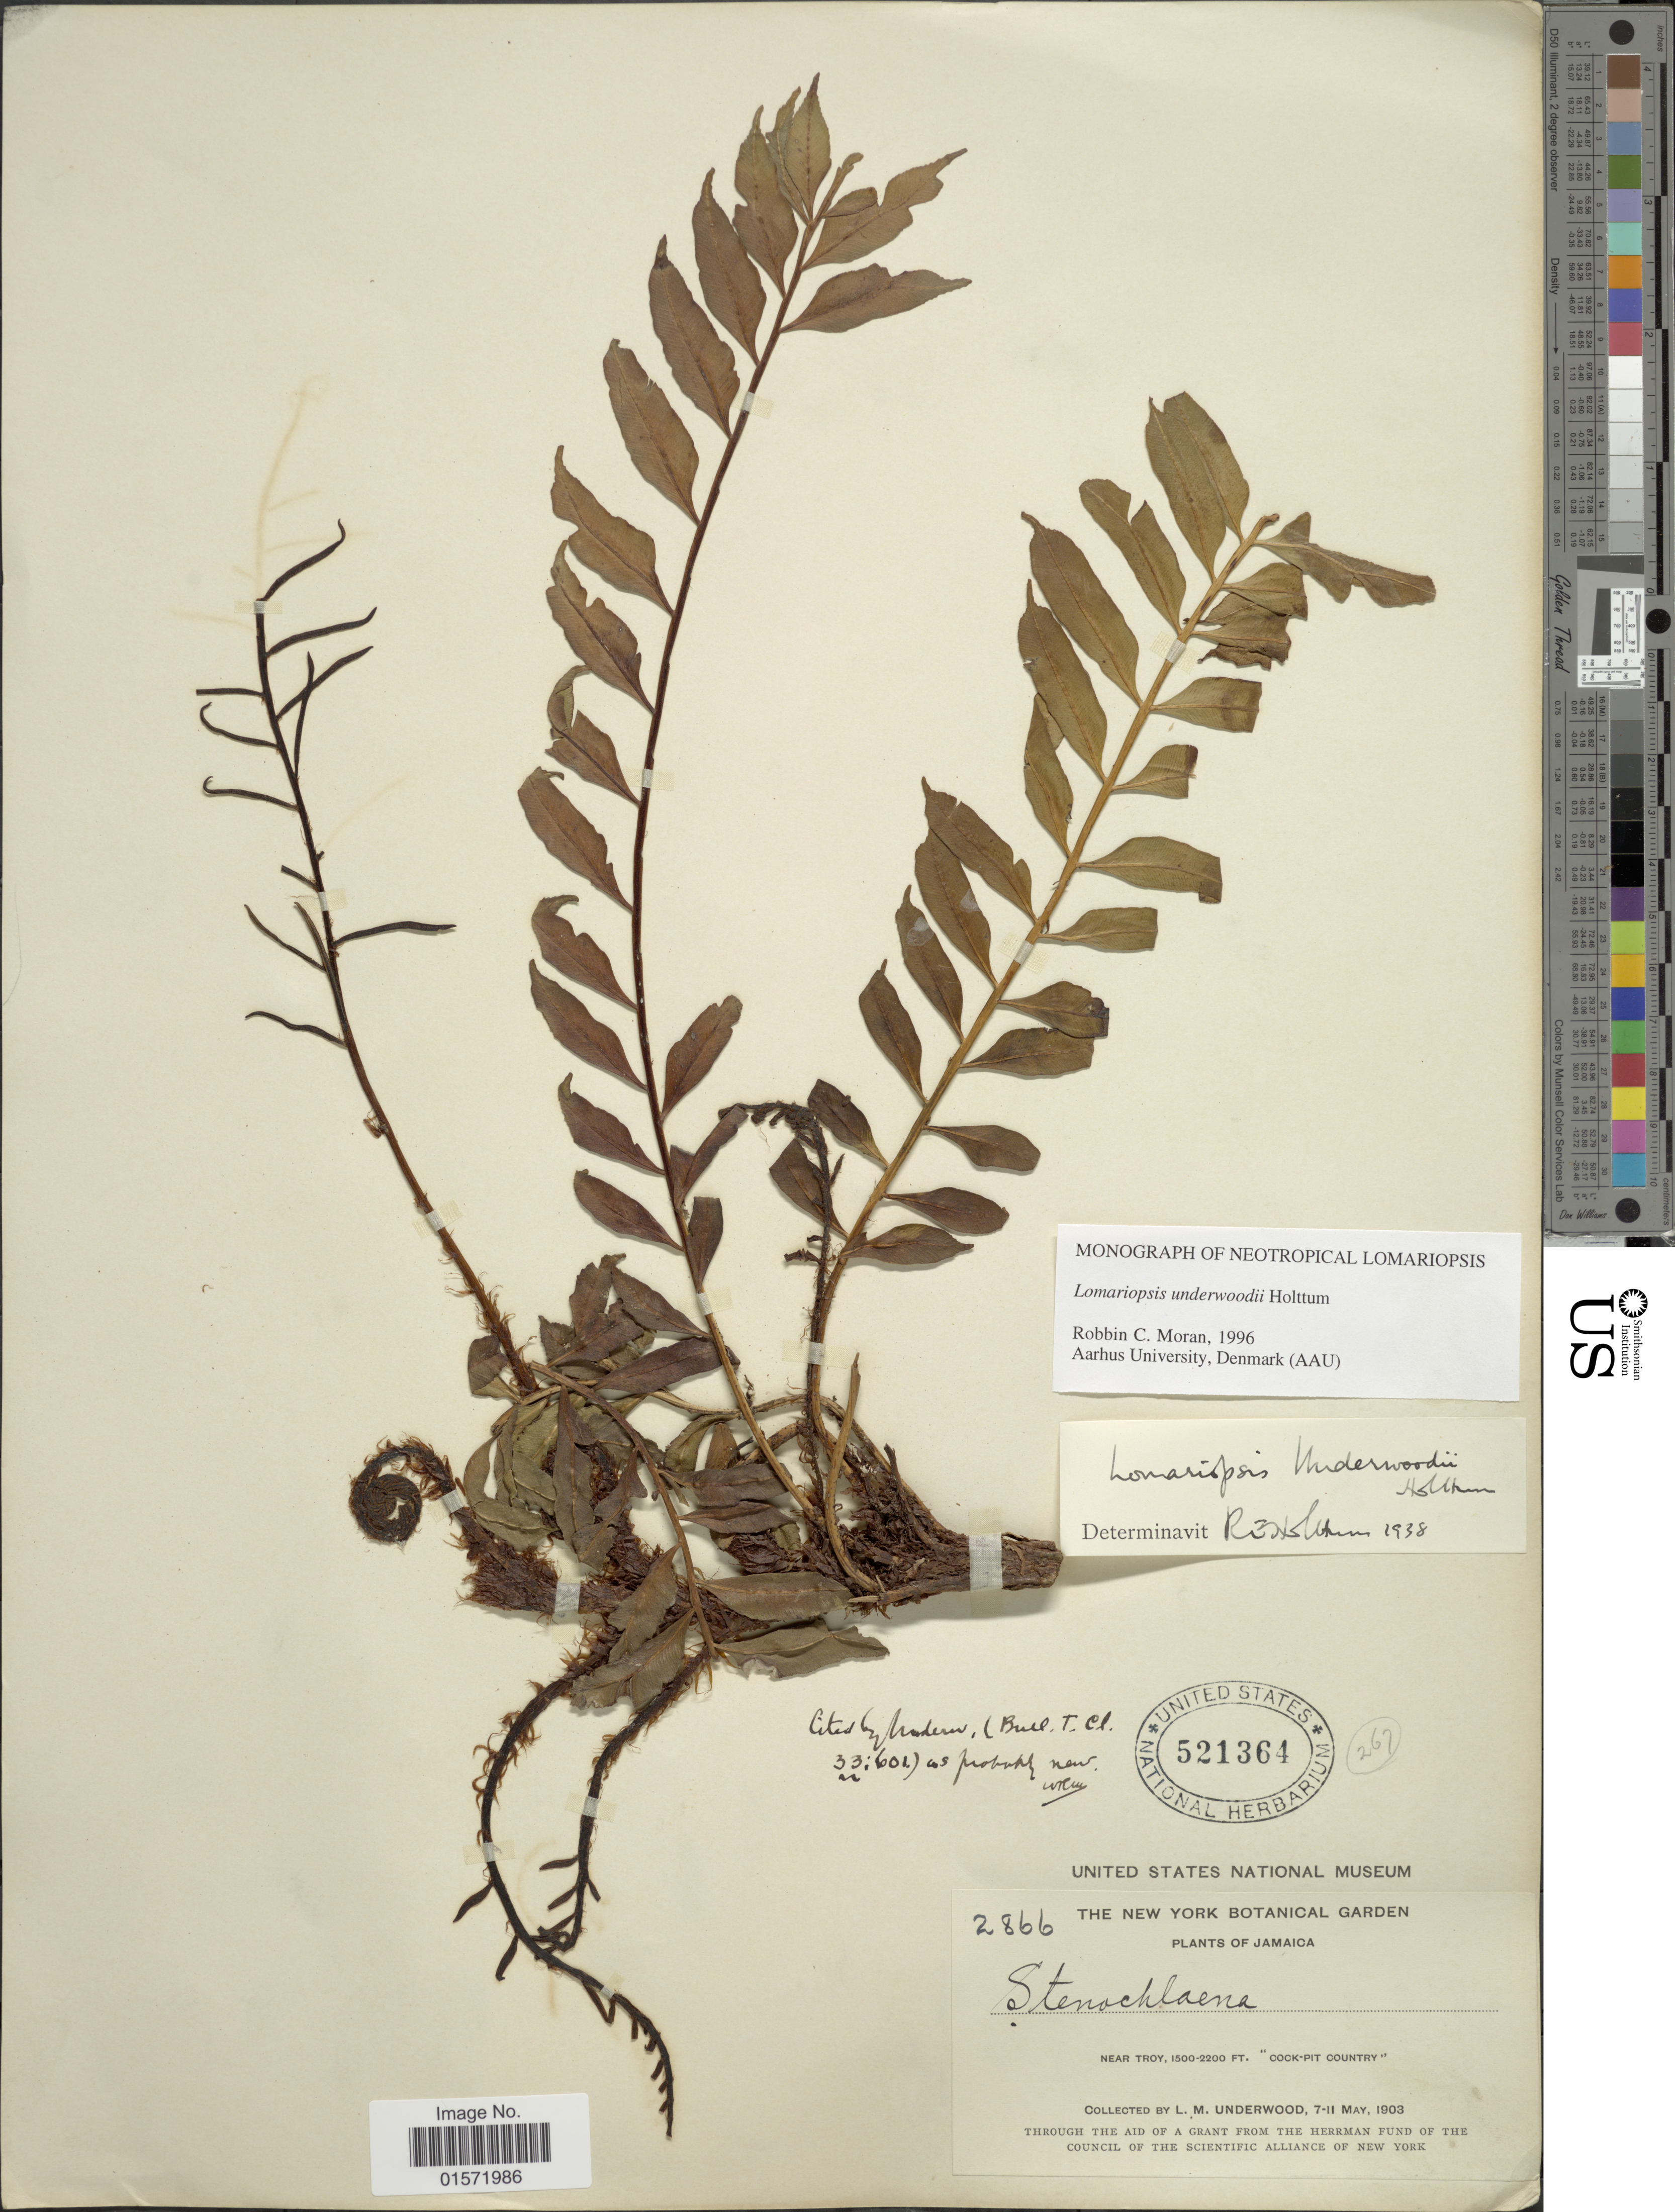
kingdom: Plantae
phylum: Tracheophyta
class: Polypodiopsida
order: Polypodiales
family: Lomariopsidaceae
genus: Lomariopsis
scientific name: Lomariopsis underwoodii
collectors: L. M. Underwood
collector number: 2866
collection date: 1903-05-07/1903-05-11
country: Jamaica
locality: Near Troy, "Cock-Pit Country"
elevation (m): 457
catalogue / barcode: US 521364